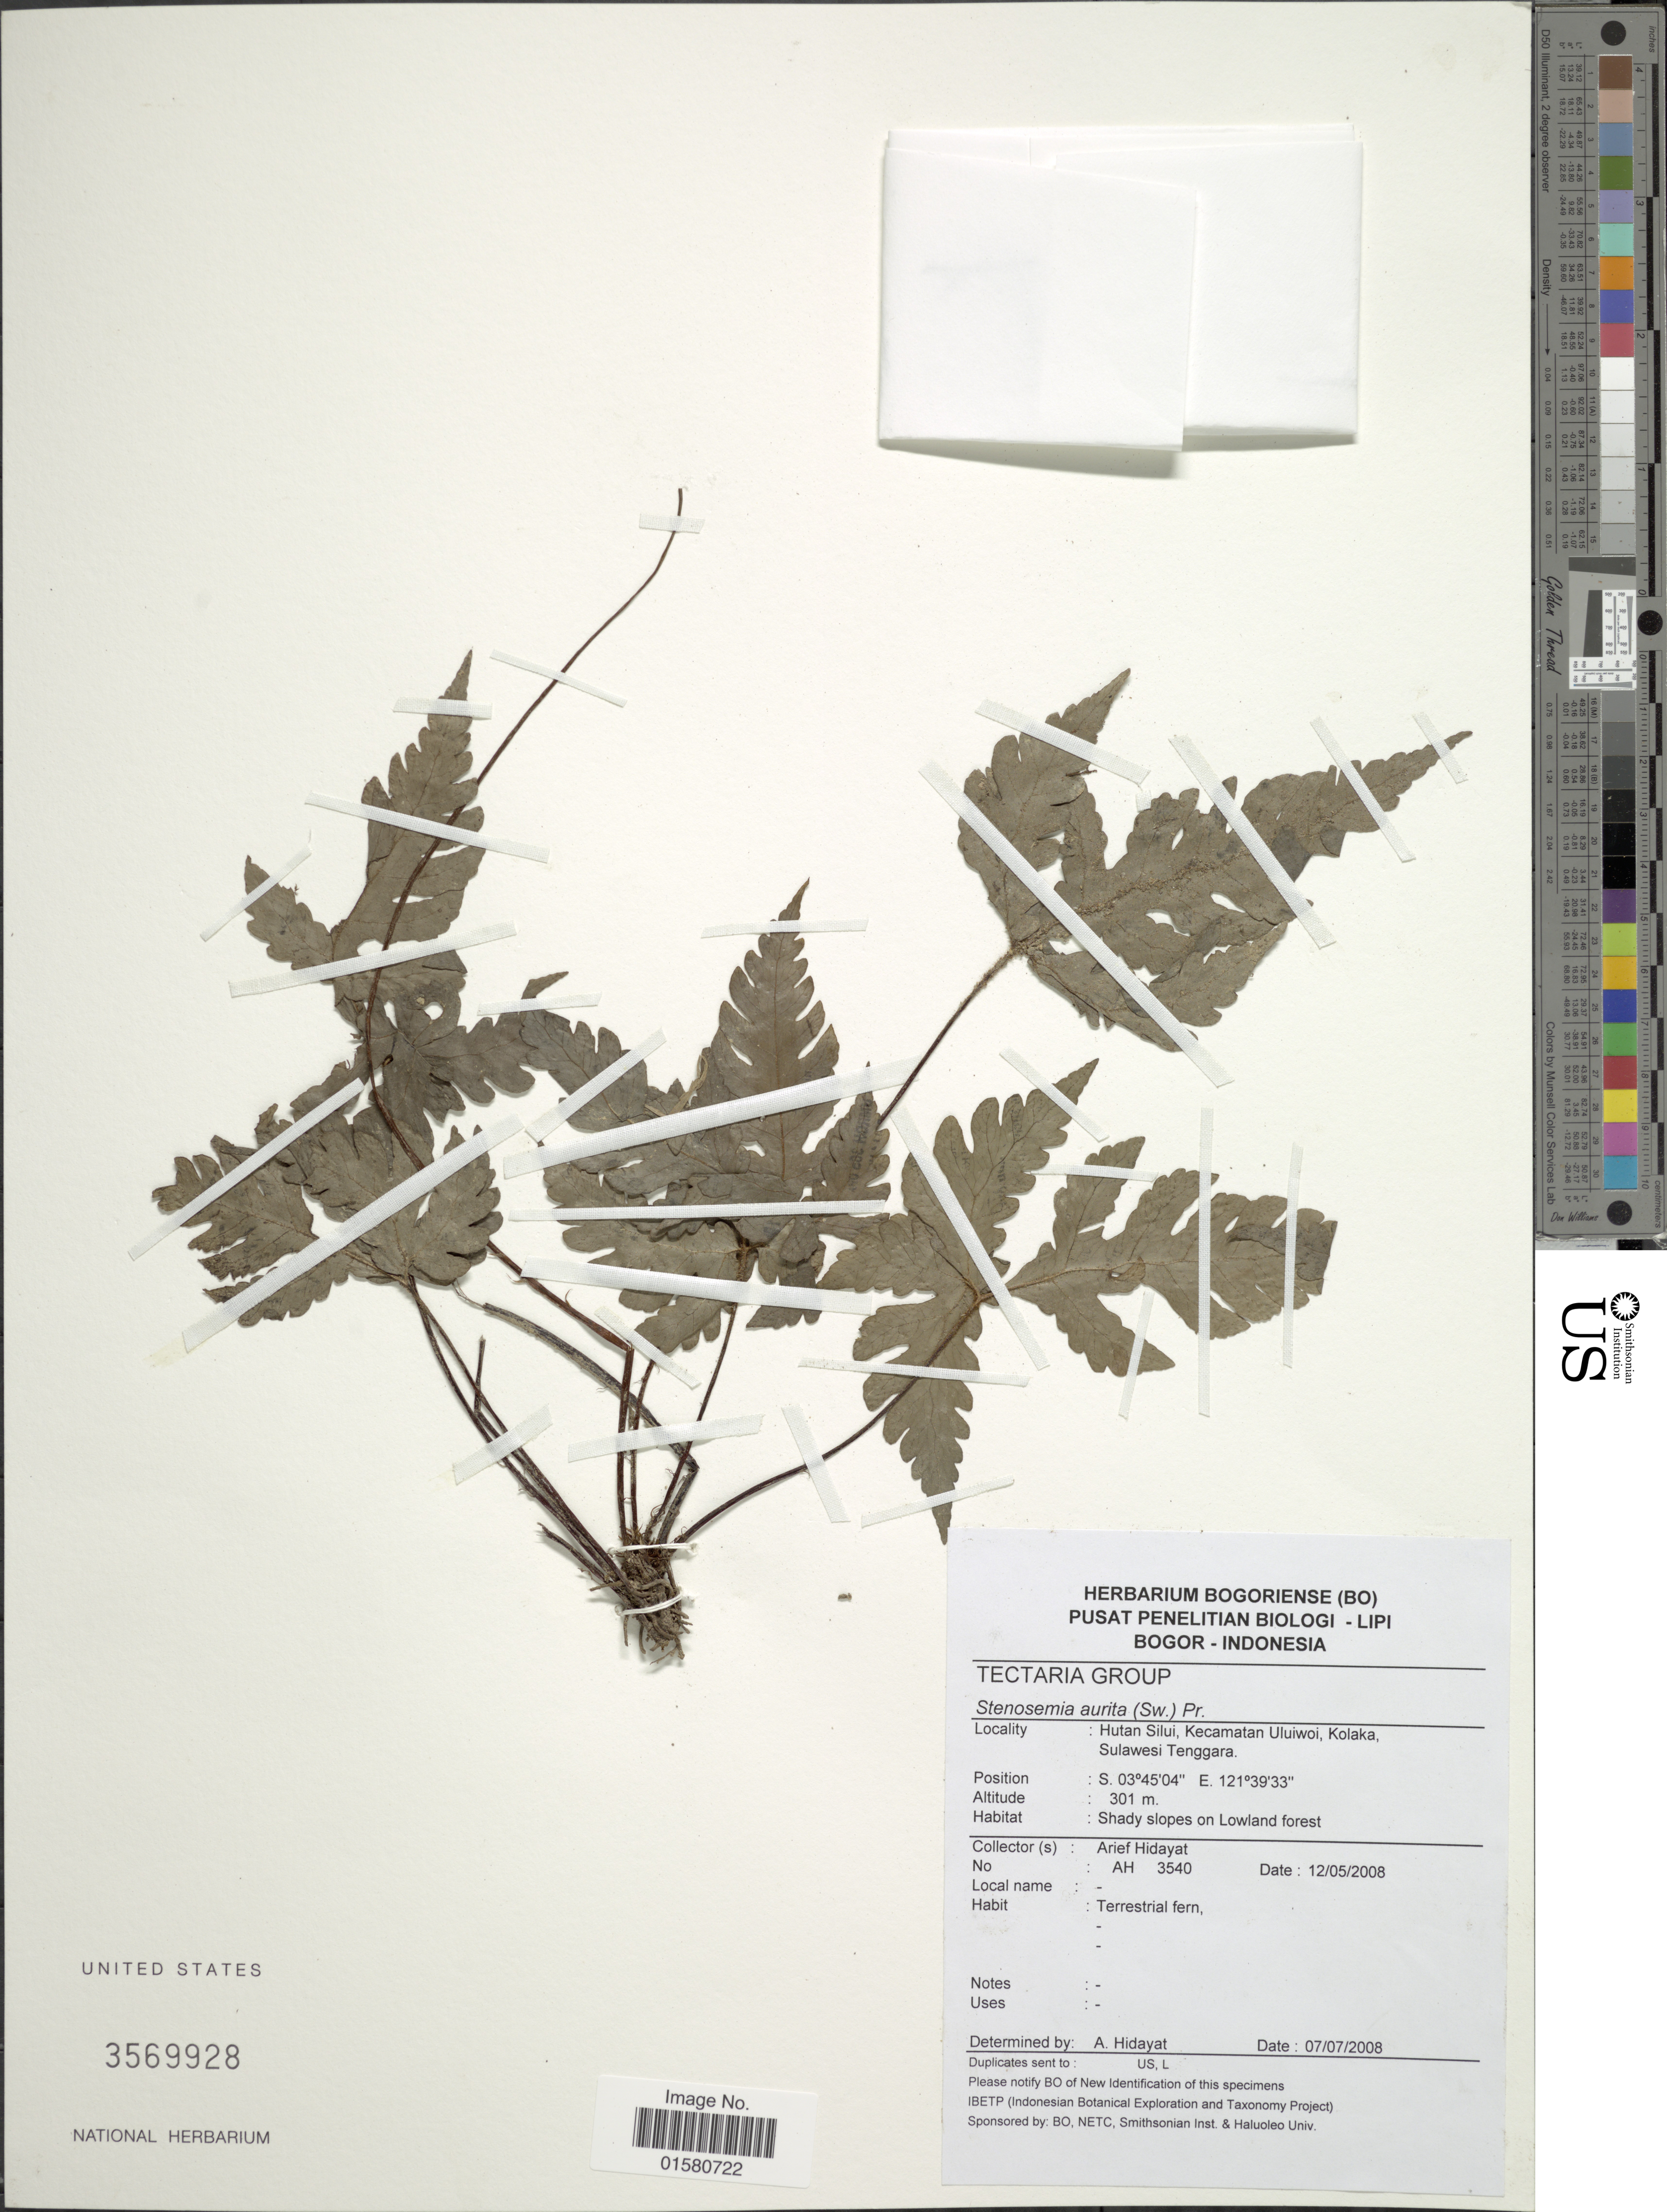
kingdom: Plantae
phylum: Tracheophyta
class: Polypodiopsida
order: Polypodiales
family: Tectariaceae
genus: Tectaria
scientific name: Tectaria aurita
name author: (Sw.) Chandra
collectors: A. Hidayat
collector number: AH 3540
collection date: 2008-05-12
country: Indonesia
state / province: Sulawesi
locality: Hutan Silui, Kecamatan LUluiwoi, Kolaka, Sulawesie Tenggara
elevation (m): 301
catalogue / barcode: US 3569928